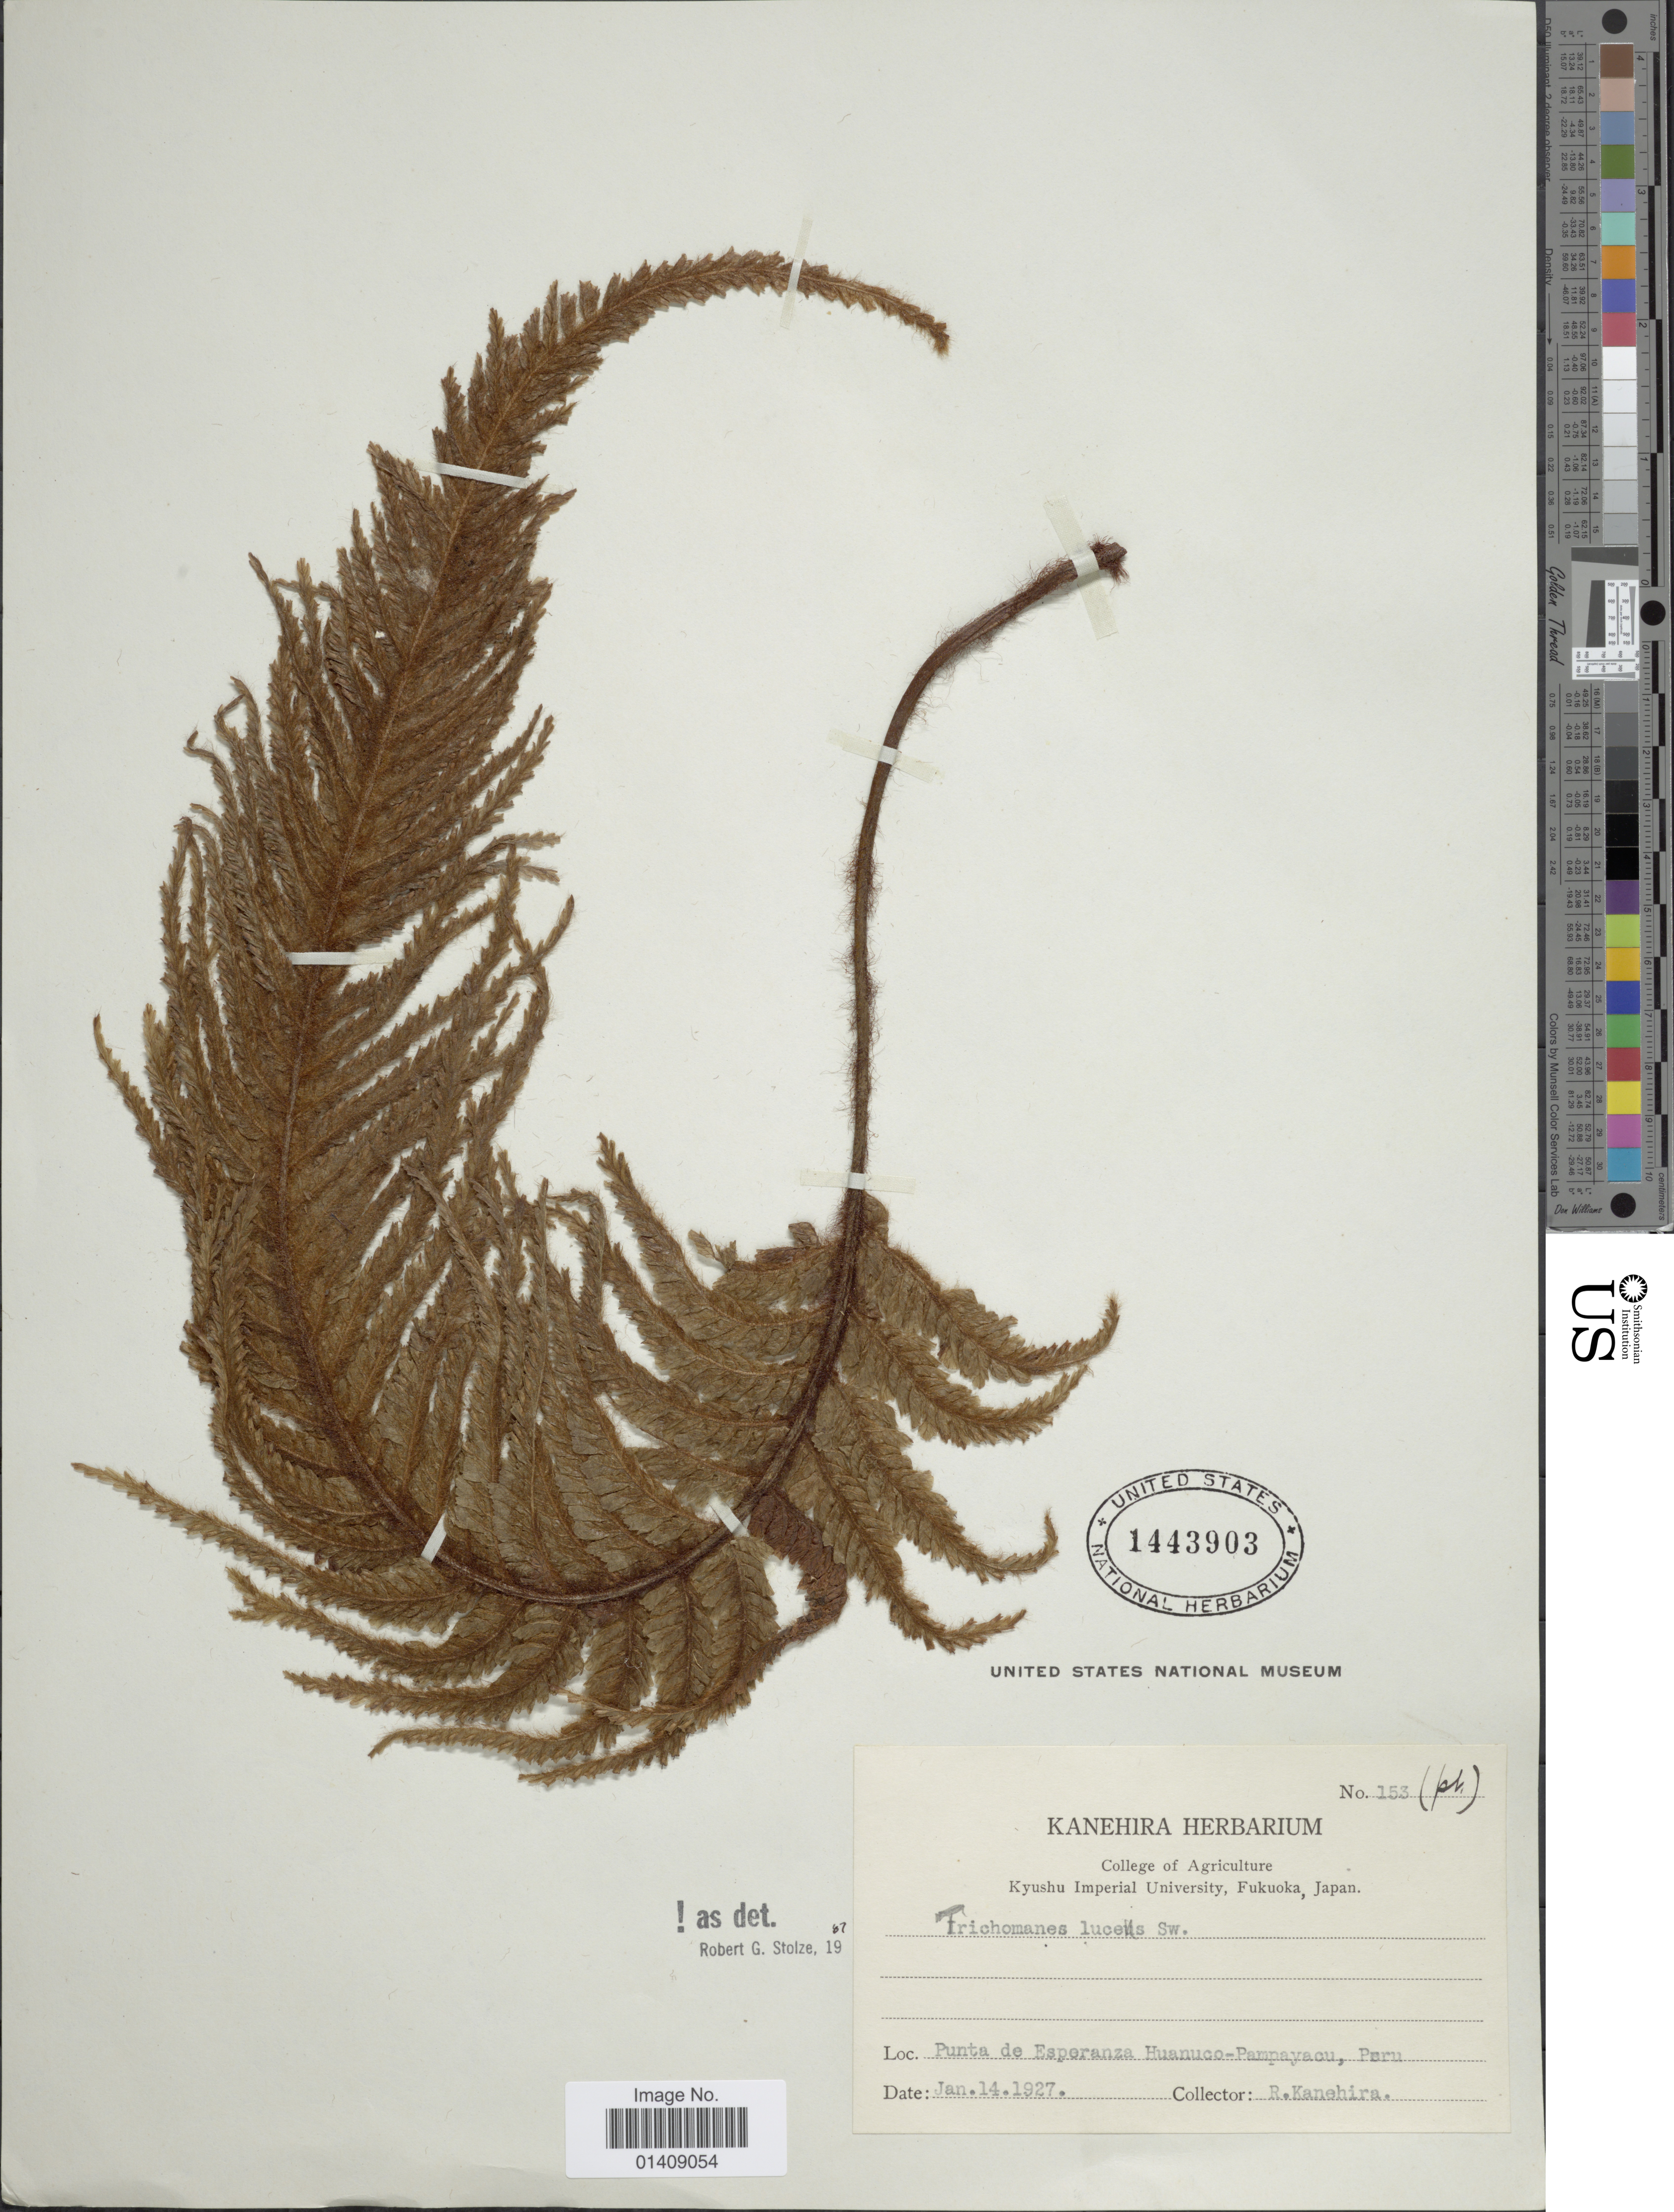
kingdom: Plantae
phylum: Tracheophyta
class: Polypodiopsida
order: Hymenophyllales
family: Hymenophyllaceae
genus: Trichomanes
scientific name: Trichomanes lucens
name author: Sw.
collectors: R. Kanehira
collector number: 153 (ph)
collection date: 1927-01-14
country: Peru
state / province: Huánuco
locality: Punta de Esperanza Huanuco-Pampayacu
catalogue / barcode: US 1443903